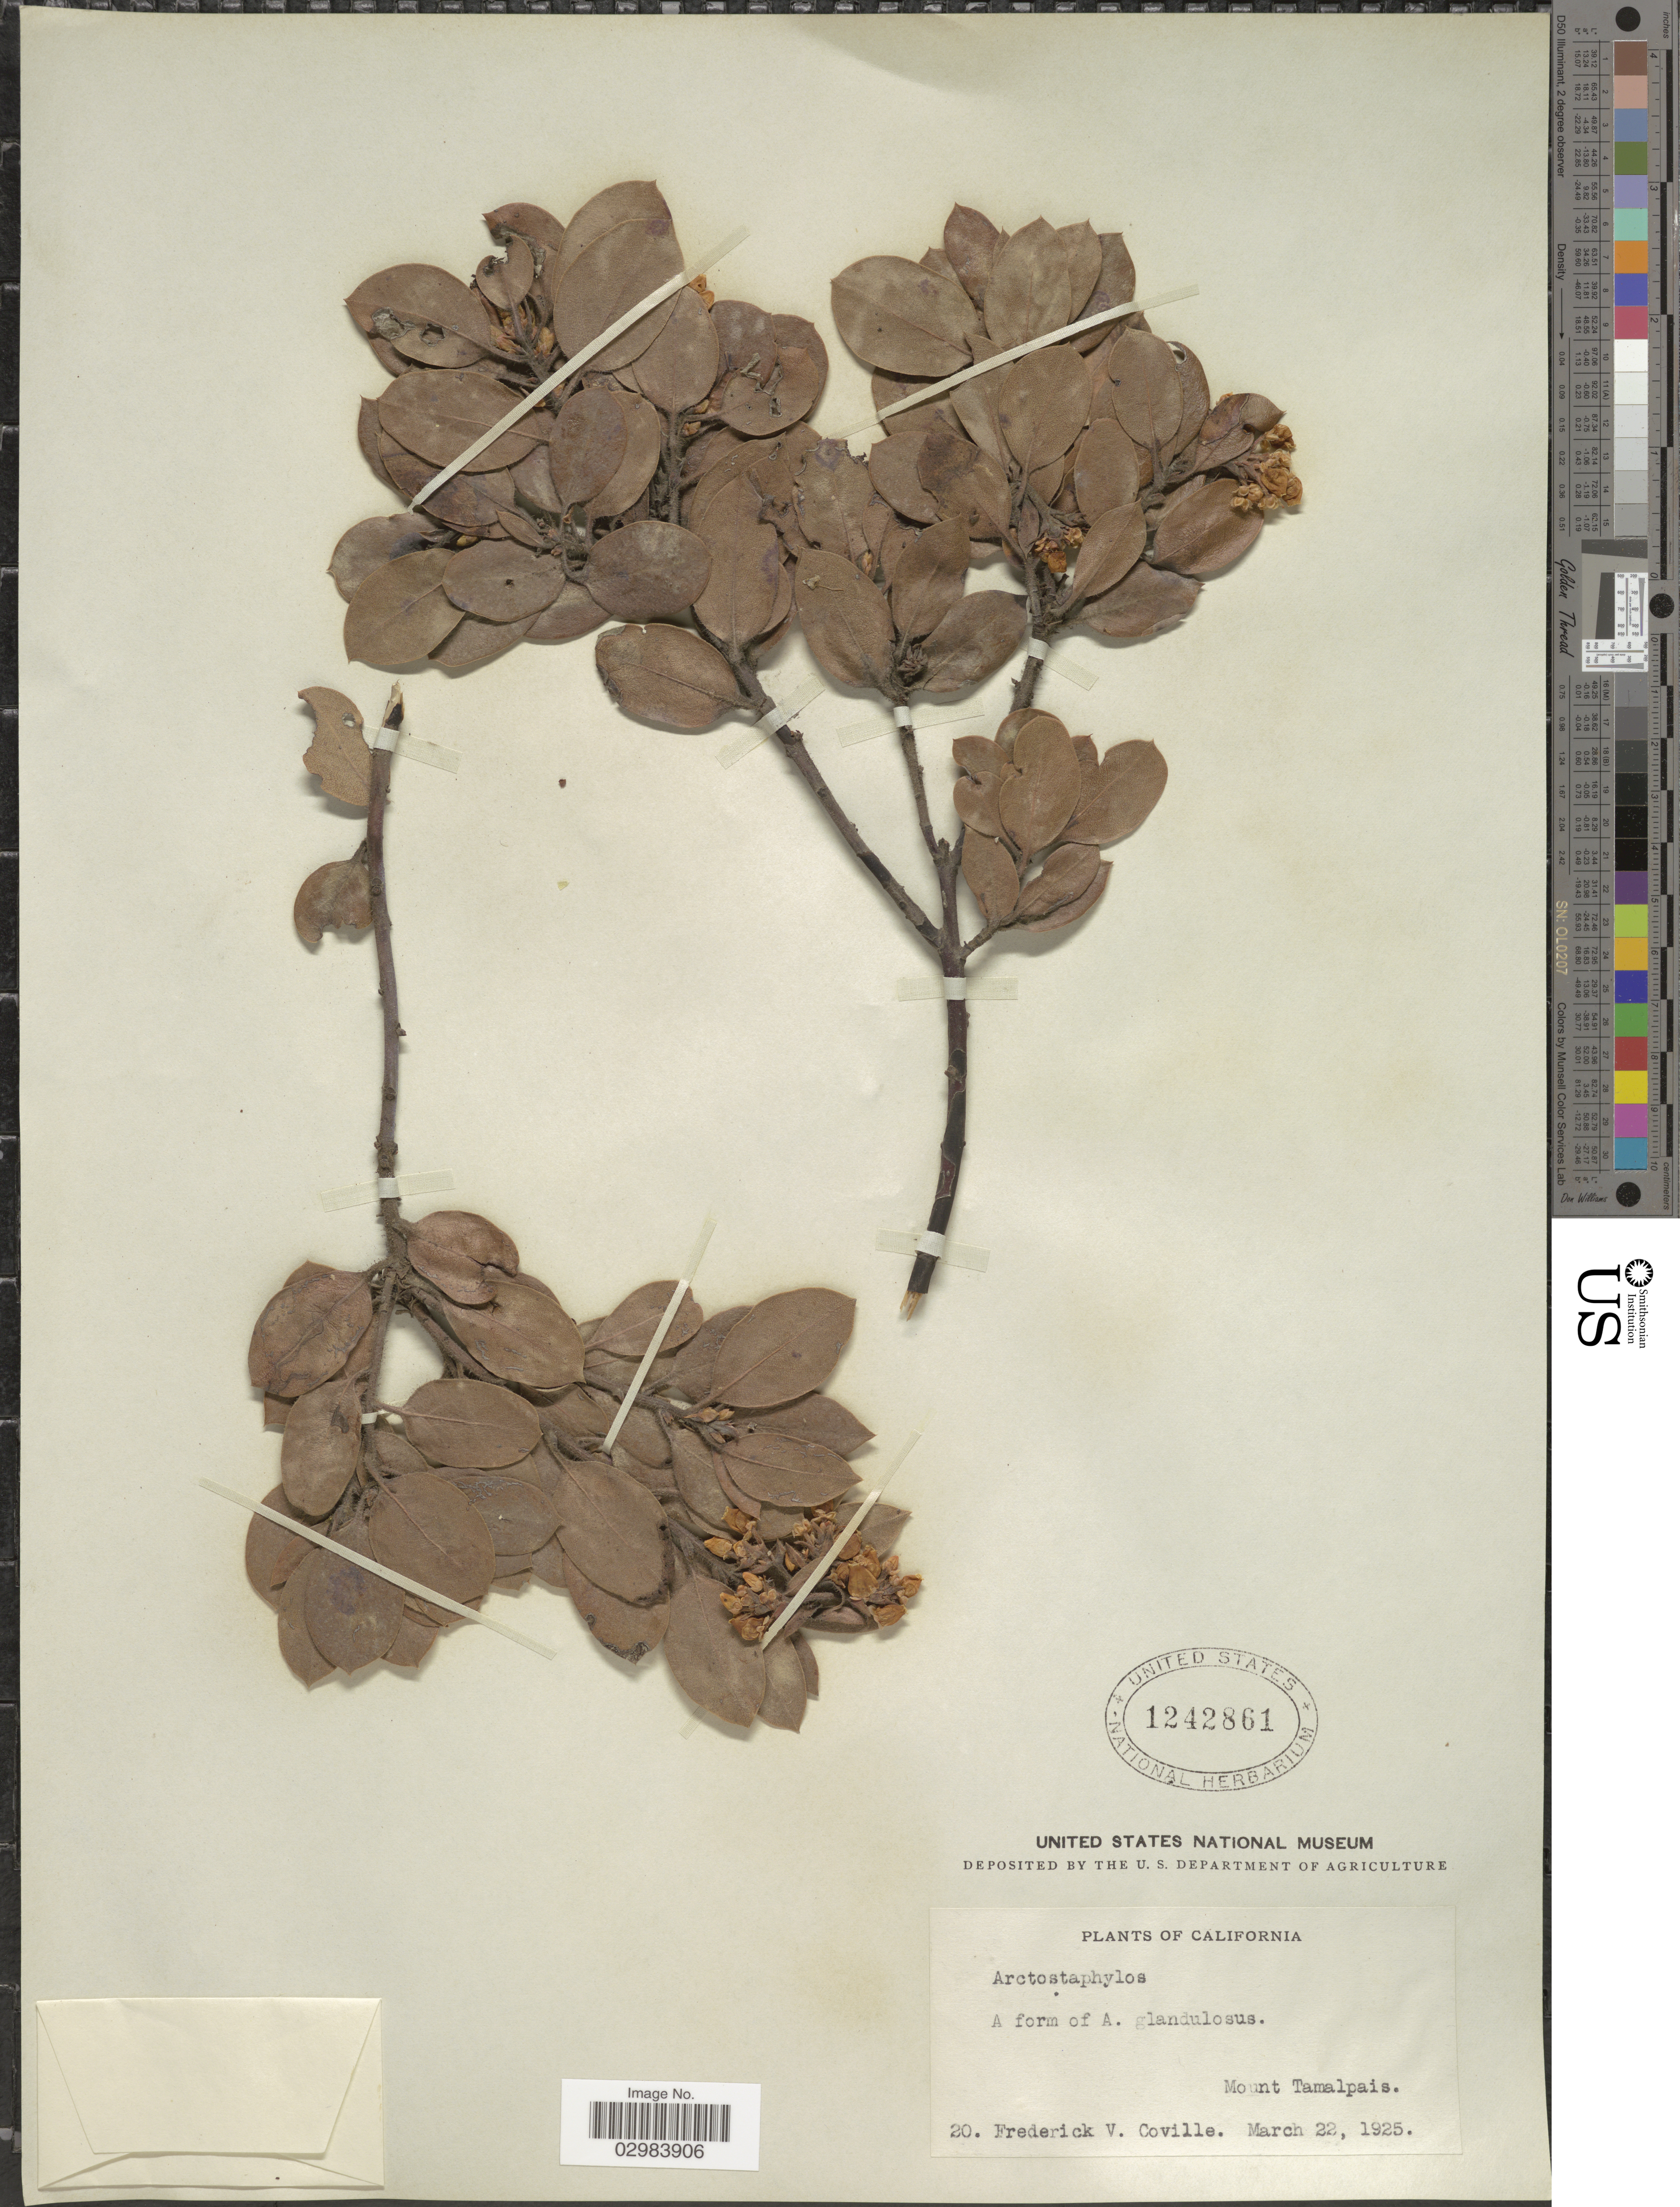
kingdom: Plantae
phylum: Tracheophyta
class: Magnoliopsida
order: Ericales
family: Ericaceae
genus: Arctostaphylos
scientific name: Arctostaphylos glandulosa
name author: Eastw.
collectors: F. V. Coville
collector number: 20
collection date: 1925-03-22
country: United States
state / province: California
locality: Mount Tamalpais.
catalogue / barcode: US 1242861